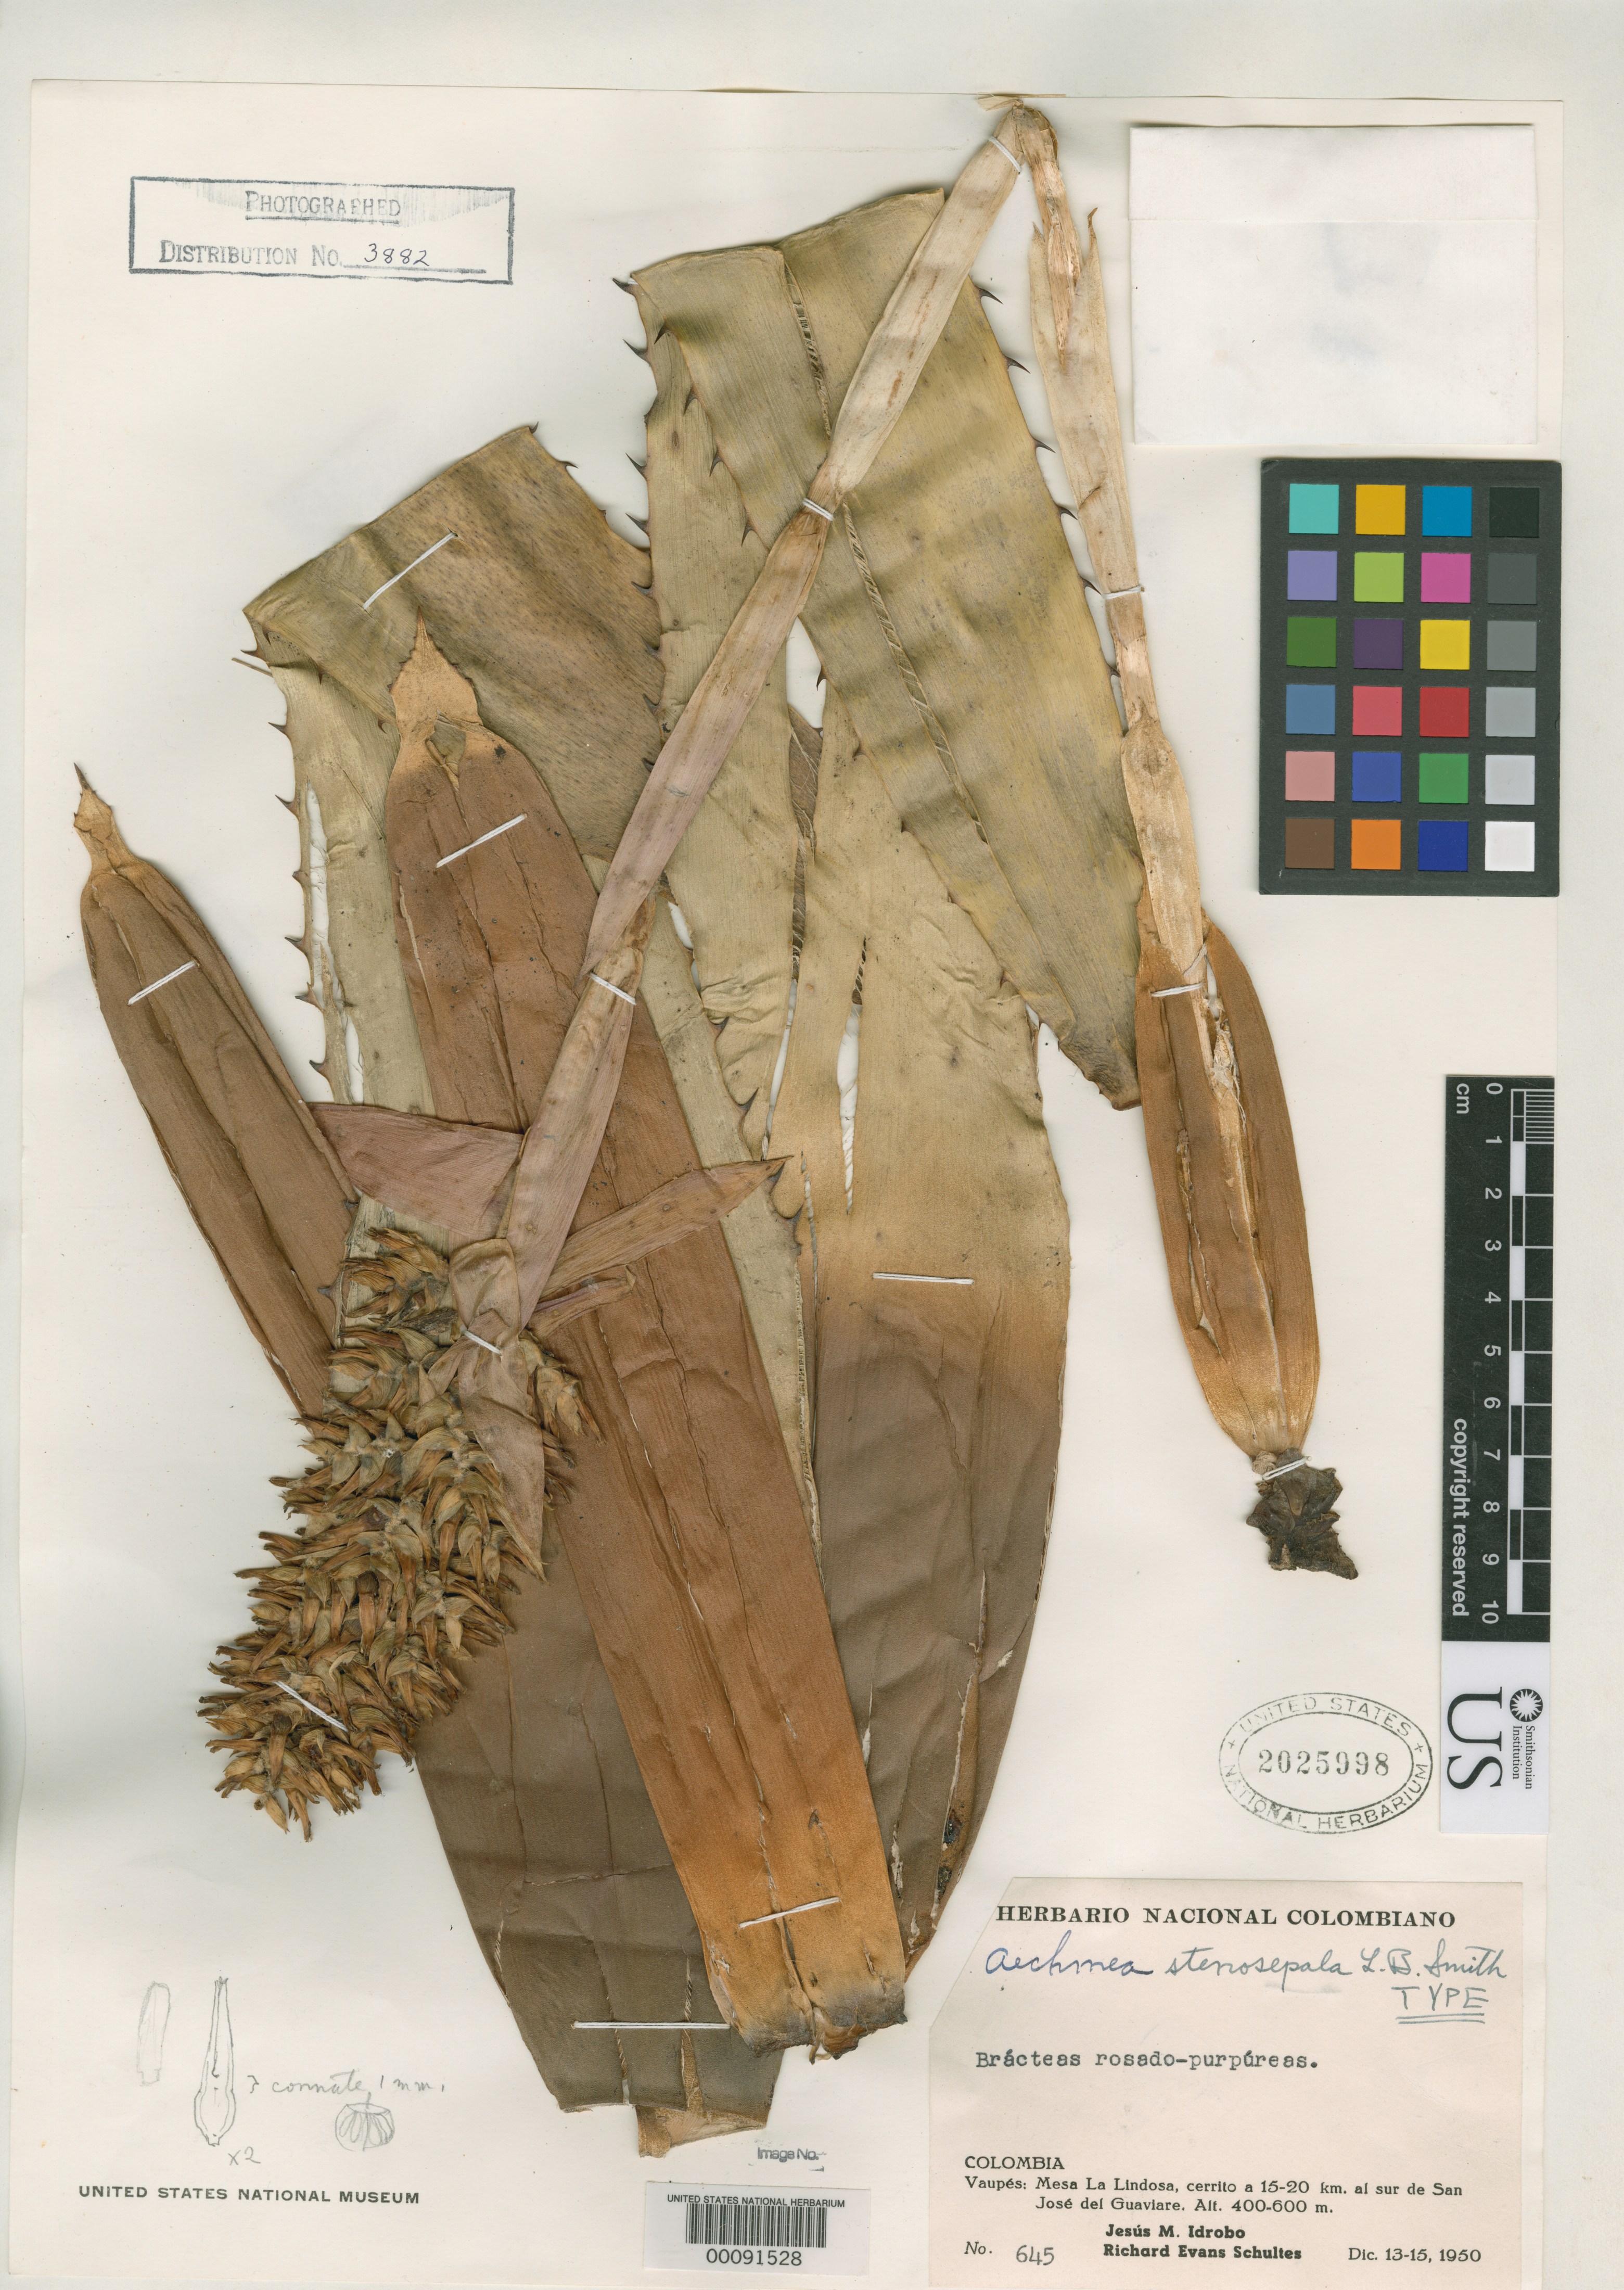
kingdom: Plantae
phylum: Tracheophyta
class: Liliopsida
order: Poales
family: Bromeliaceae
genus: Aechmea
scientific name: Aechmea stenosepala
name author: L.B. Sm. in R.E. Schult.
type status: Holotype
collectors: J. M. Idrobo & R. E. Schultes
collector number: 645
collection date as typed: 13 Dec 1950 to 15 Dec 1950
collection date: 1950-12-13/1950-12-15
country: Colombia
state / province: Vaupés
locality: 15-20 km S of San Jose del Guaviare, Mesa La Lindosa.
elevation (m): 400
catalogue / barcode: US 2025998